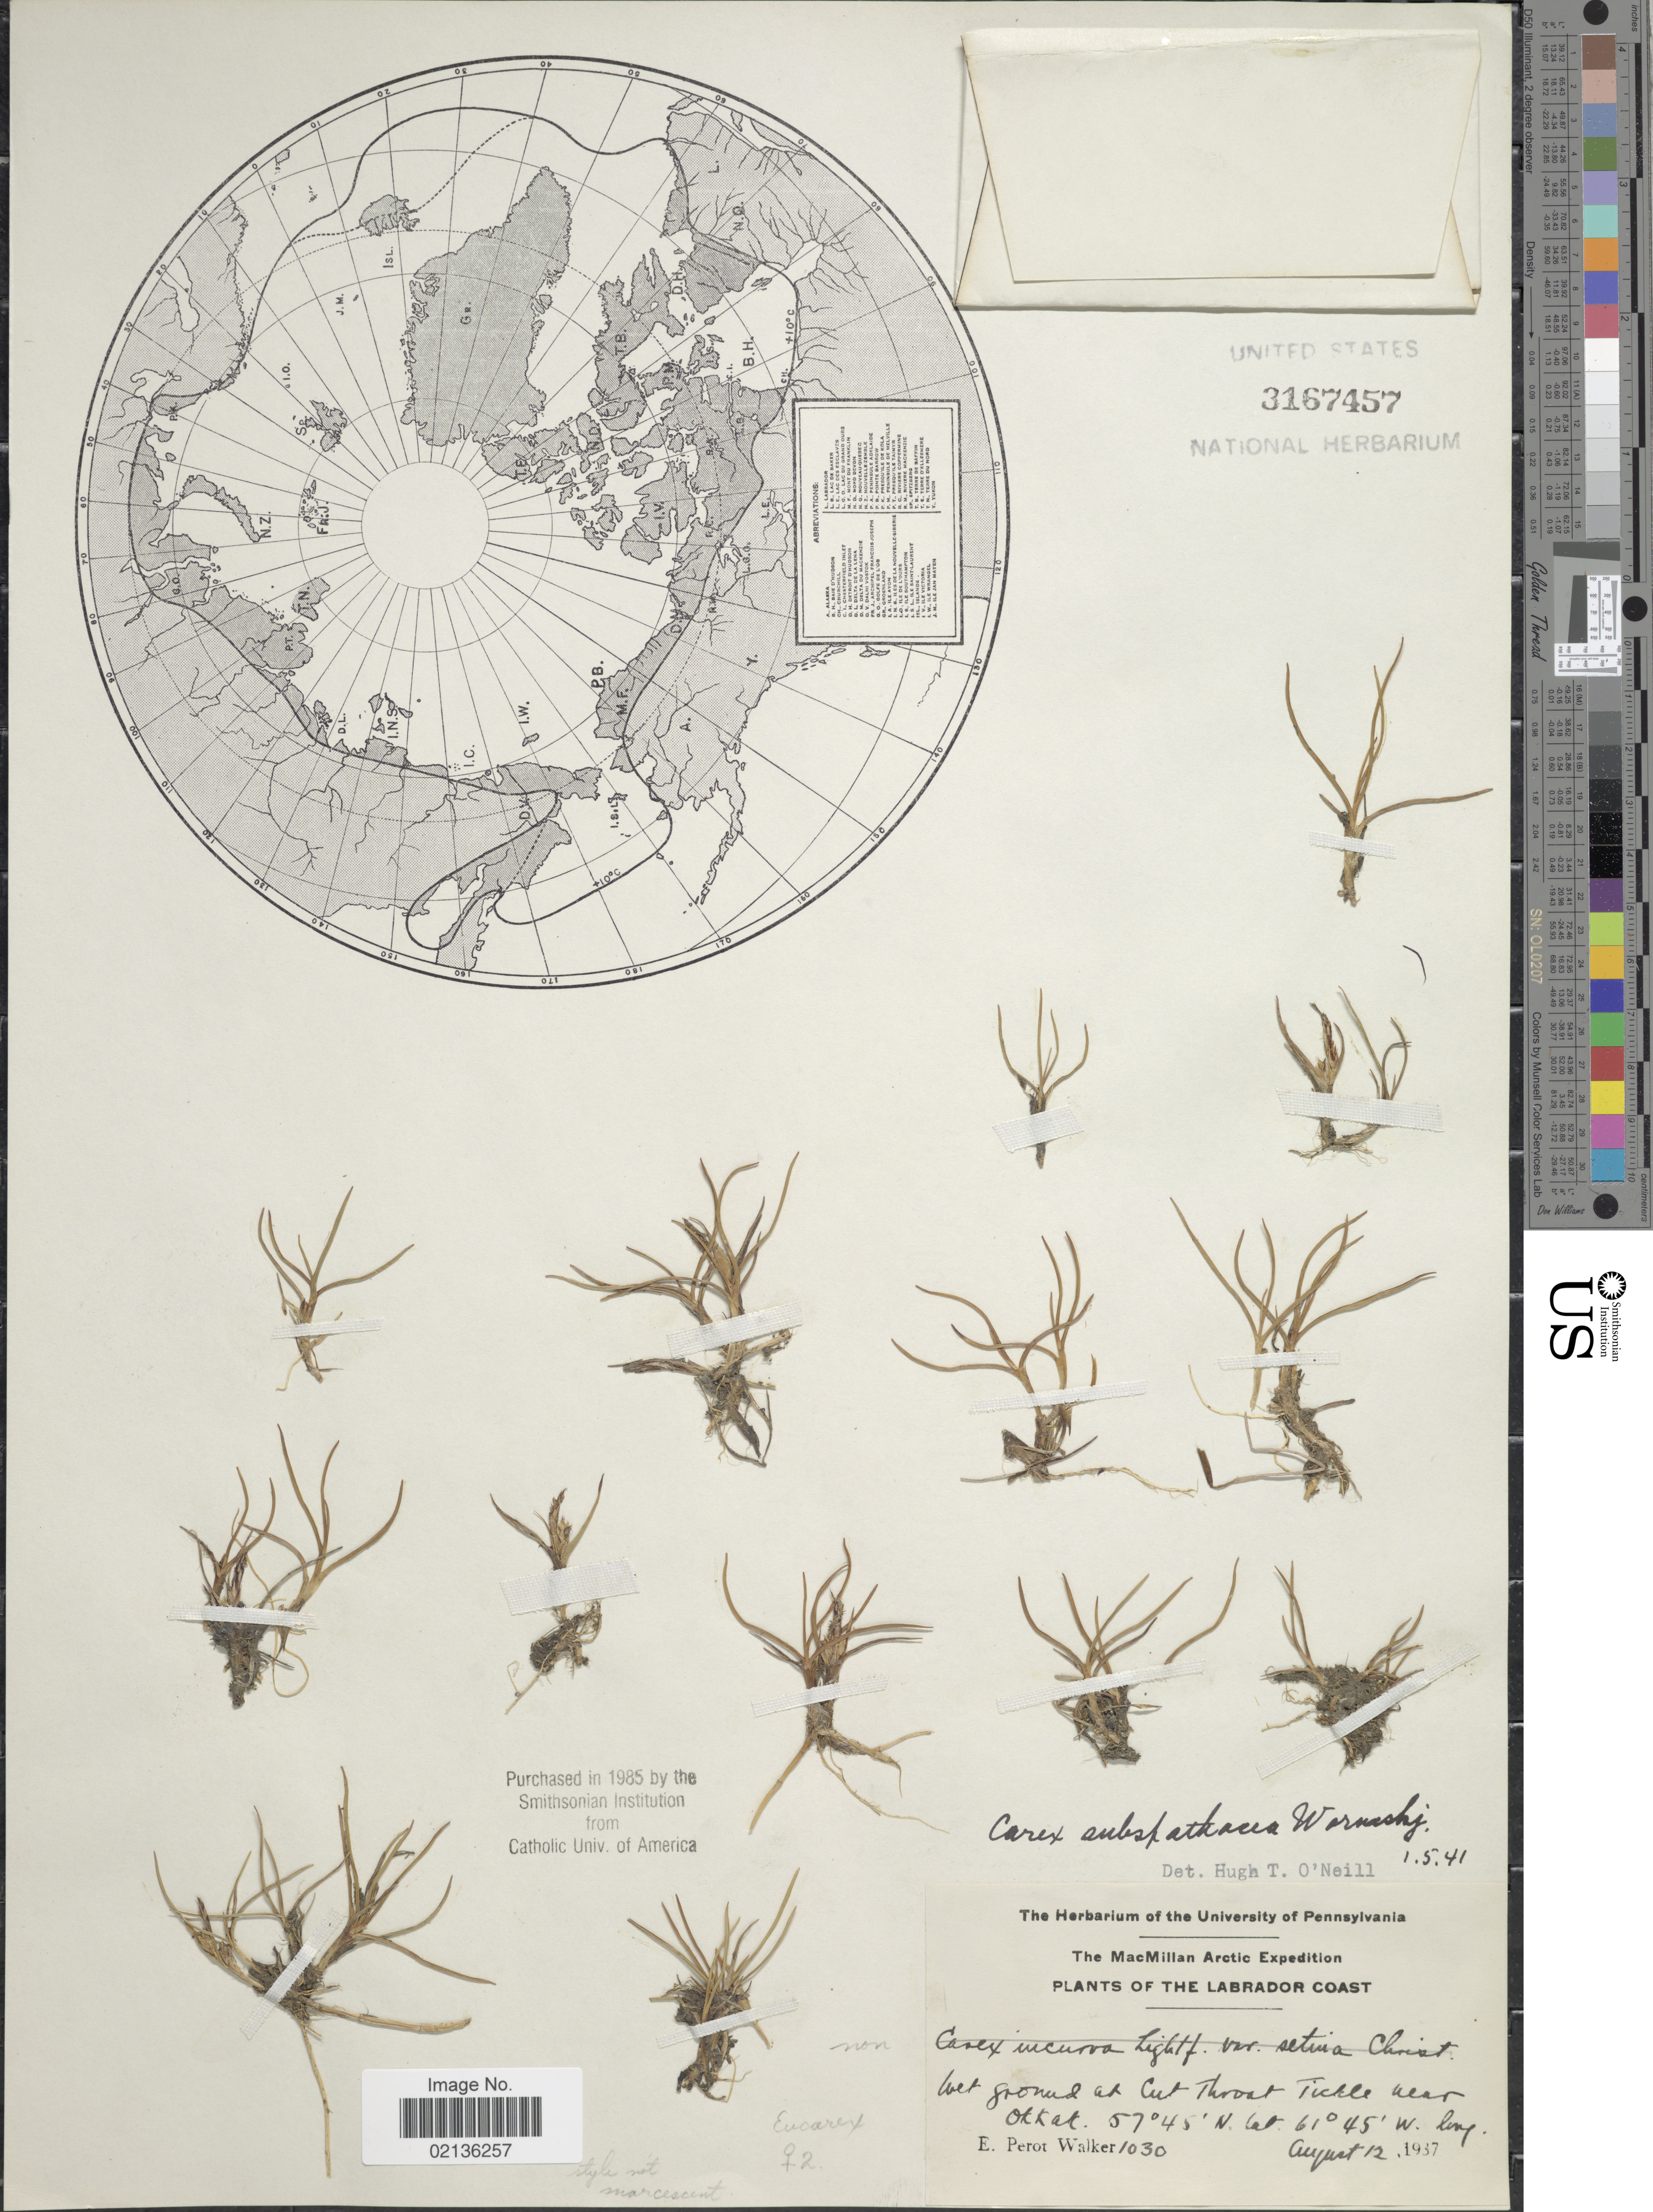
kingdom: Plantae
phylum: Tracheophyta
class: Liliopsida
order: Poales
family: Cyperaceae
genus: Carex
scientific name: Carex subspathacea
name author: Wormsk. ex Hornem.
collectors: E. P. Walker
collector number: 1030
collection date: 1937-08-12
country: Canada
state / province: Newfoundland and Labrador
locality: Labrador Coast, Wet ground at cut throat Tickle near Okkak.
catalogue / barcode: US 3167457